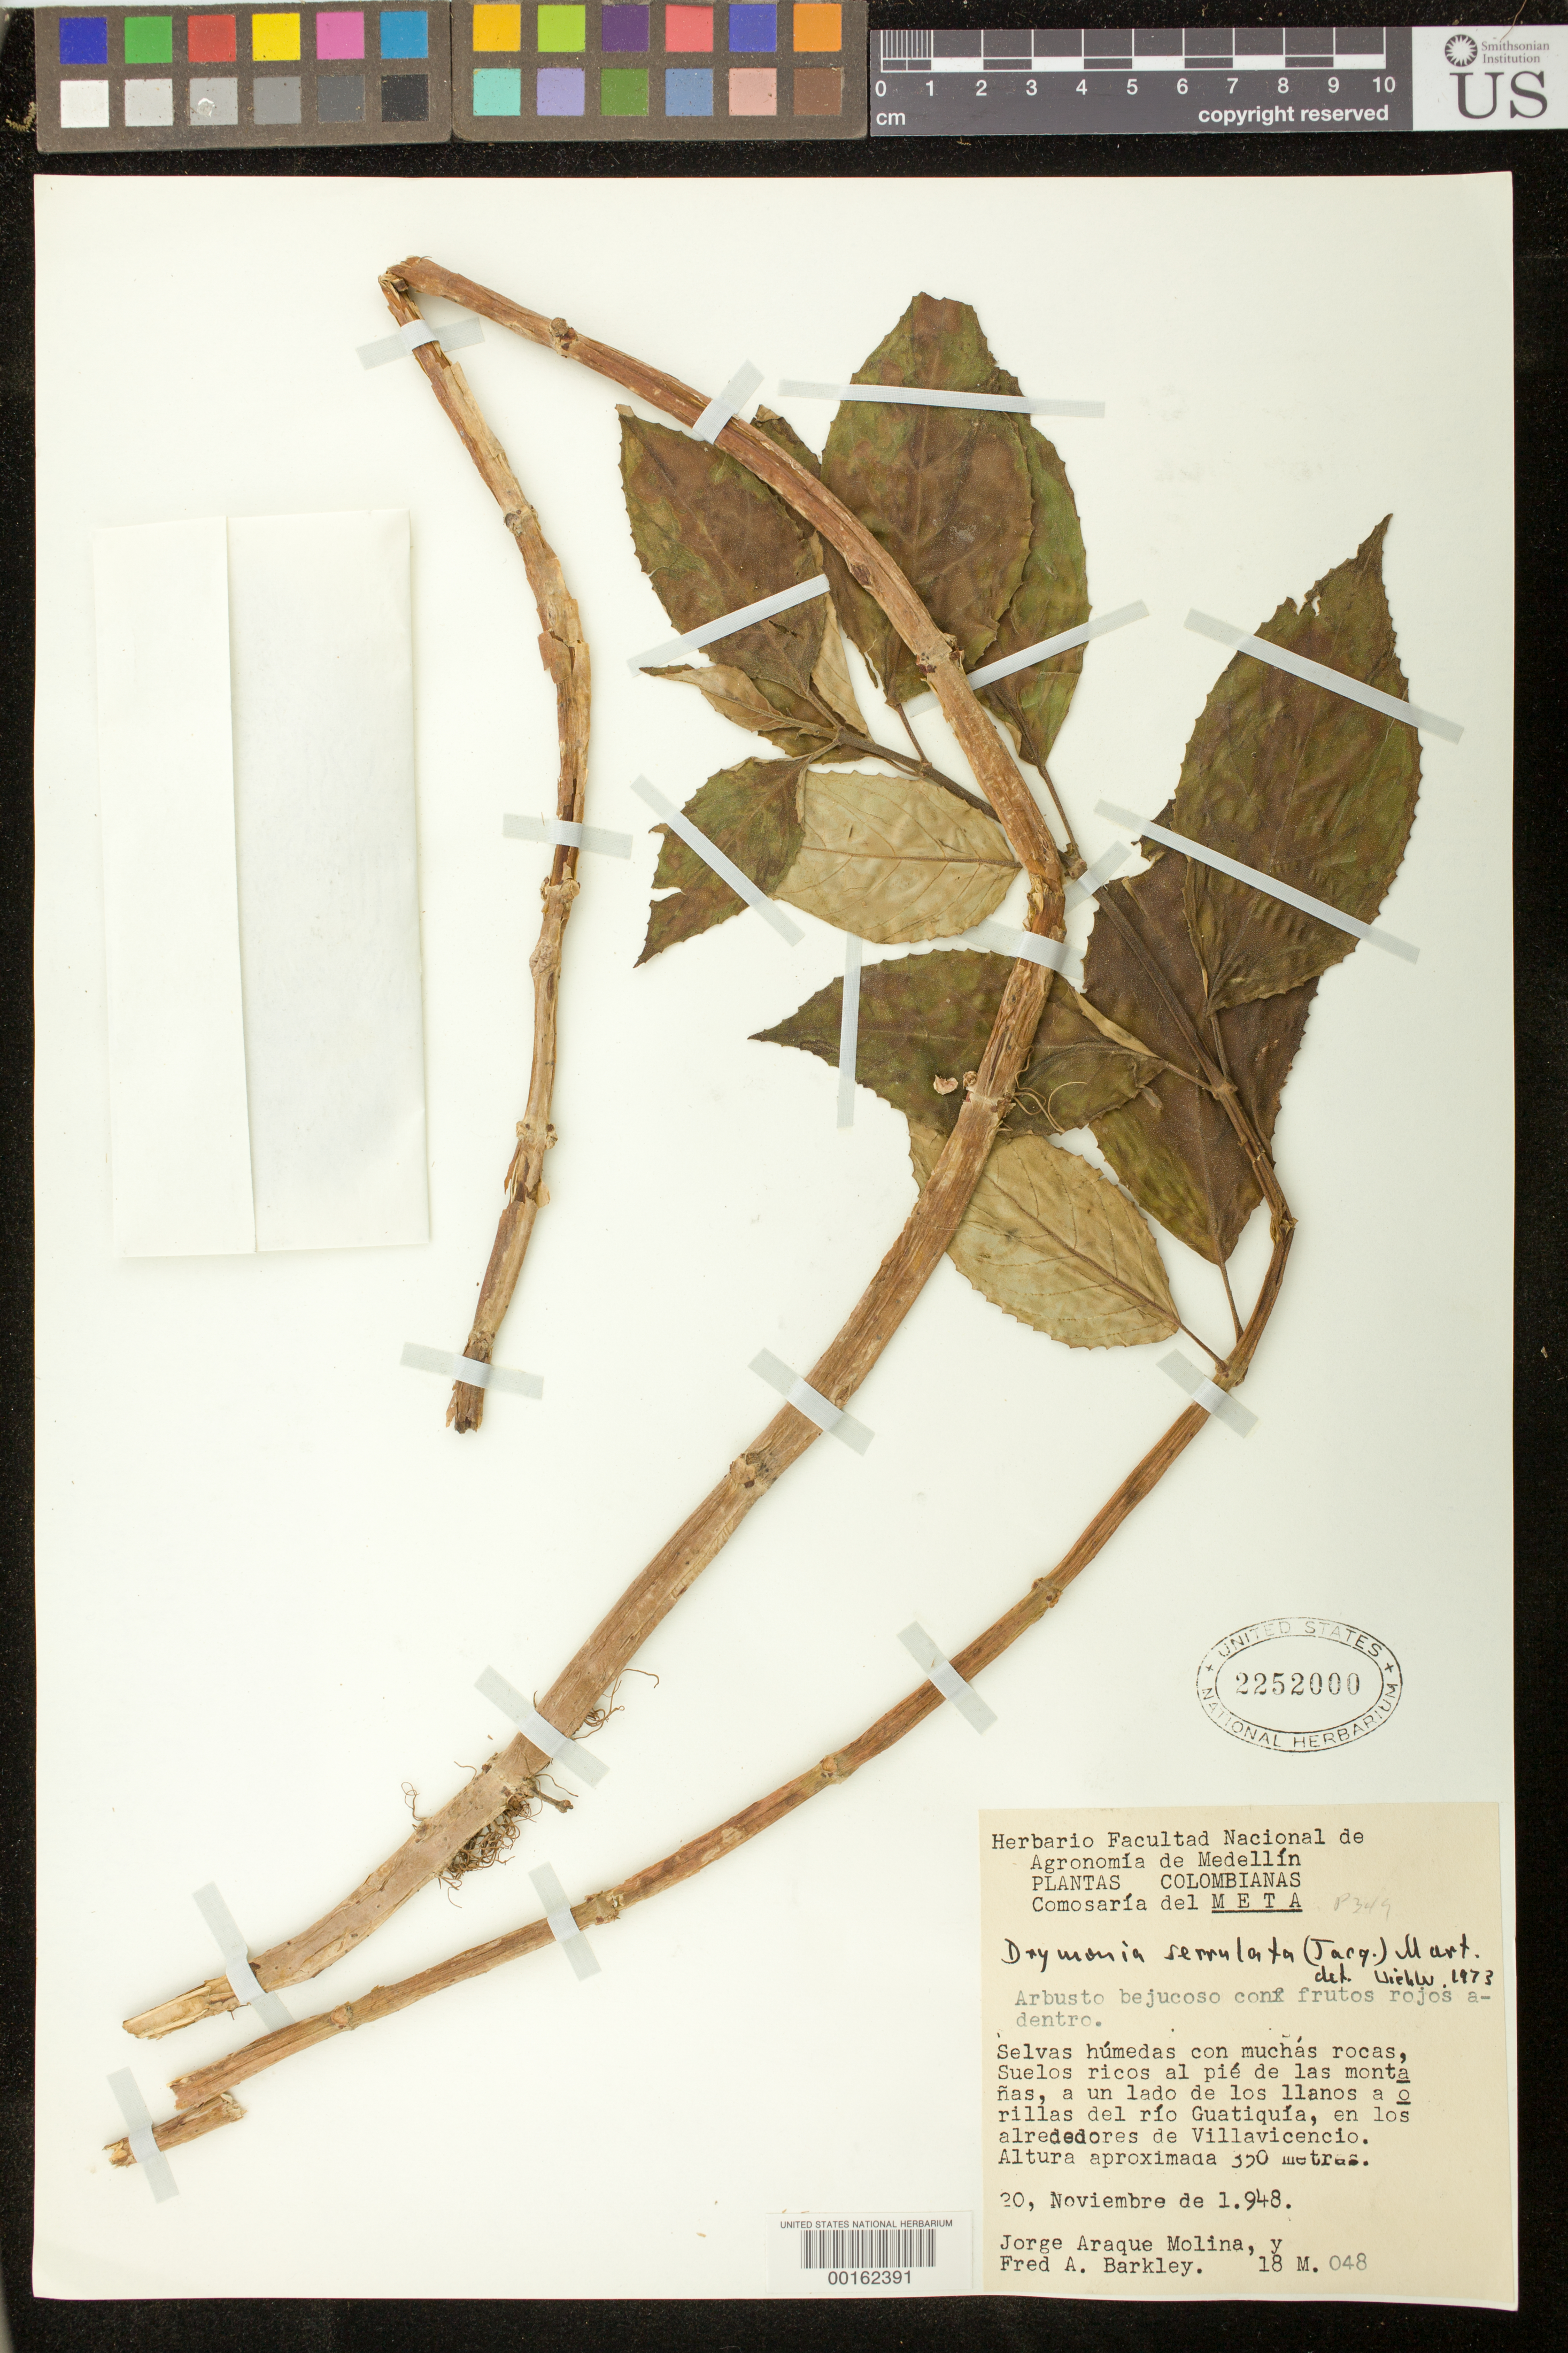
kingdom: Plantae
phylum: Tracheophyta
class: Magnoliopsida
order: Lamiales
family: Gesneriaceae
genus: Drymonia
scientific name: Drymonia serrulata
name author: (Jacq.) Mart.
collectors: J. A. Molina & F. A. Barkley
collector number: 18 M048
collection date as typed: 20 Nov 1948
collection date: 1948-11-20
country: Colombia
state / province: Meta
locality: Banks of Rio Guatiquia, in the environs of Villavicencio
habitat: Rocky, humid forest, rich soil at foot of mountains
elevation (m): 350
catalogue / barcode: US 2252000